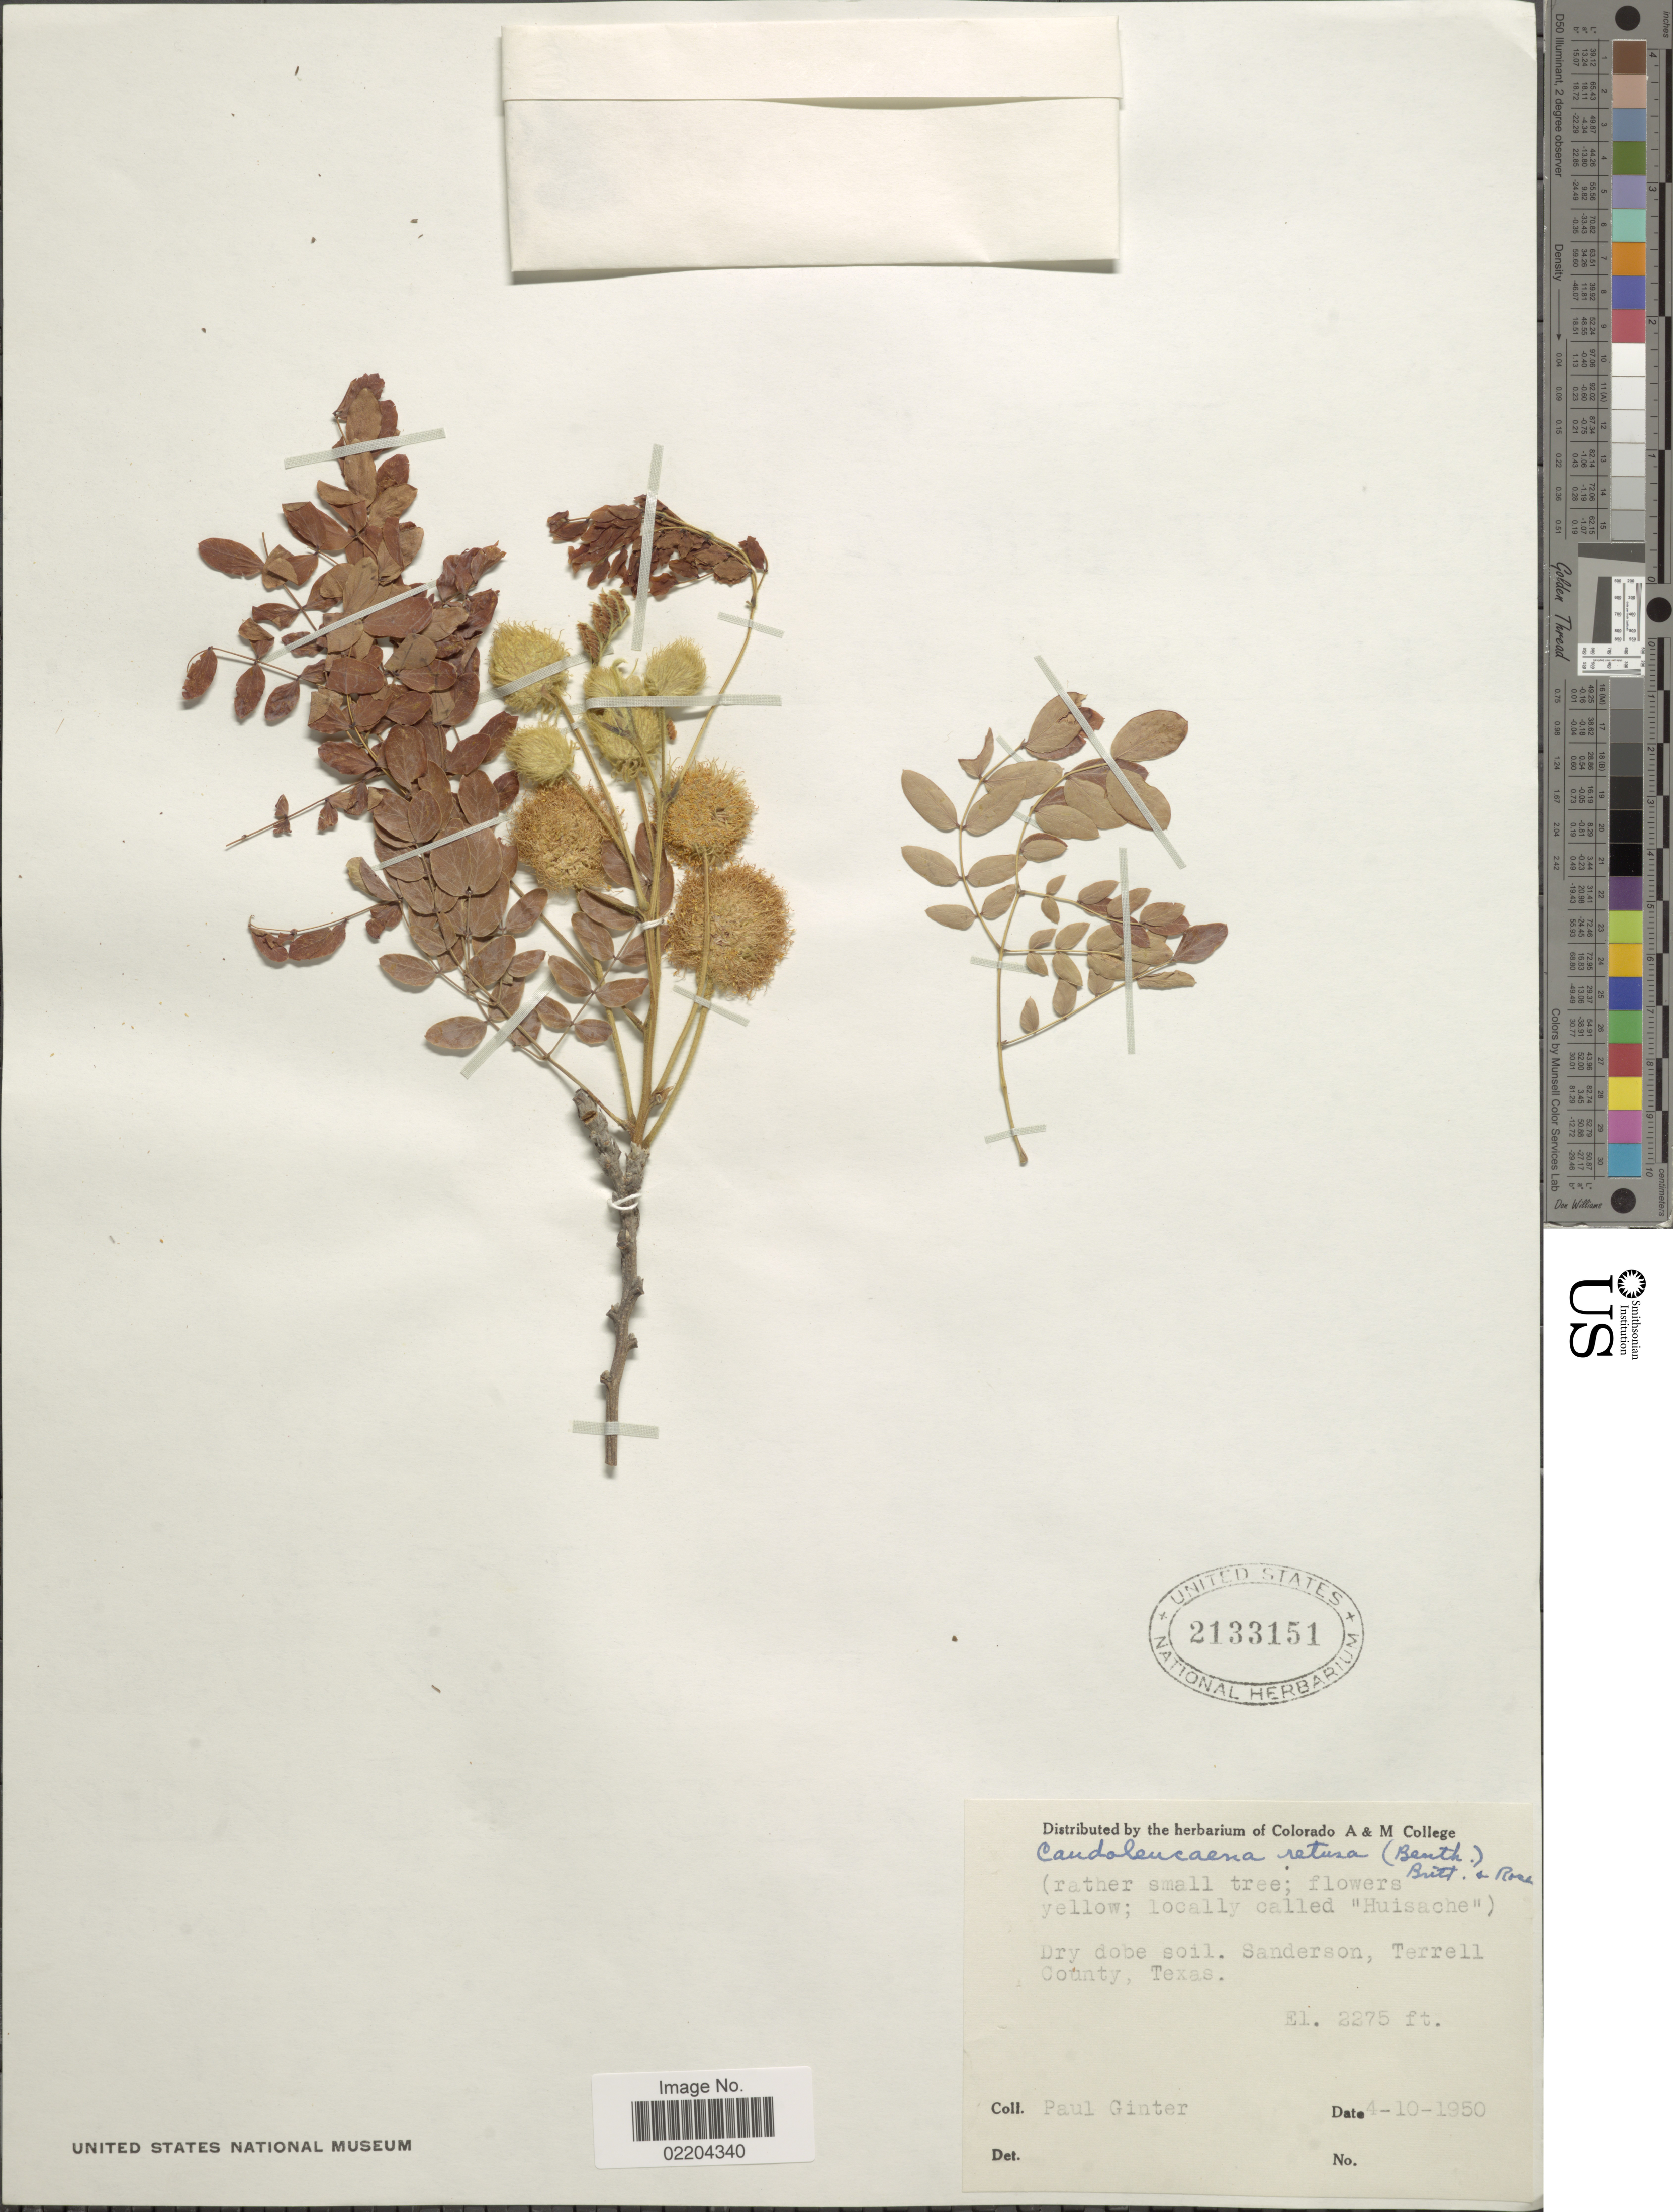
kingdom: Plantae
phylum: Tracheophyta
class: Magnoliopsida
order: Fabales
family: Fabaceae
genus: Leucaena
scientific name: Leucaena retusa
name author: Benth. in A. Gray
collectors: P. Ginter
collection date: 1950-04-10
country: United States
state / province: Texas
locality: Sanderson, Terrell County, Texas.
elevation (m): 693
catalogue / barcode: US 2133151